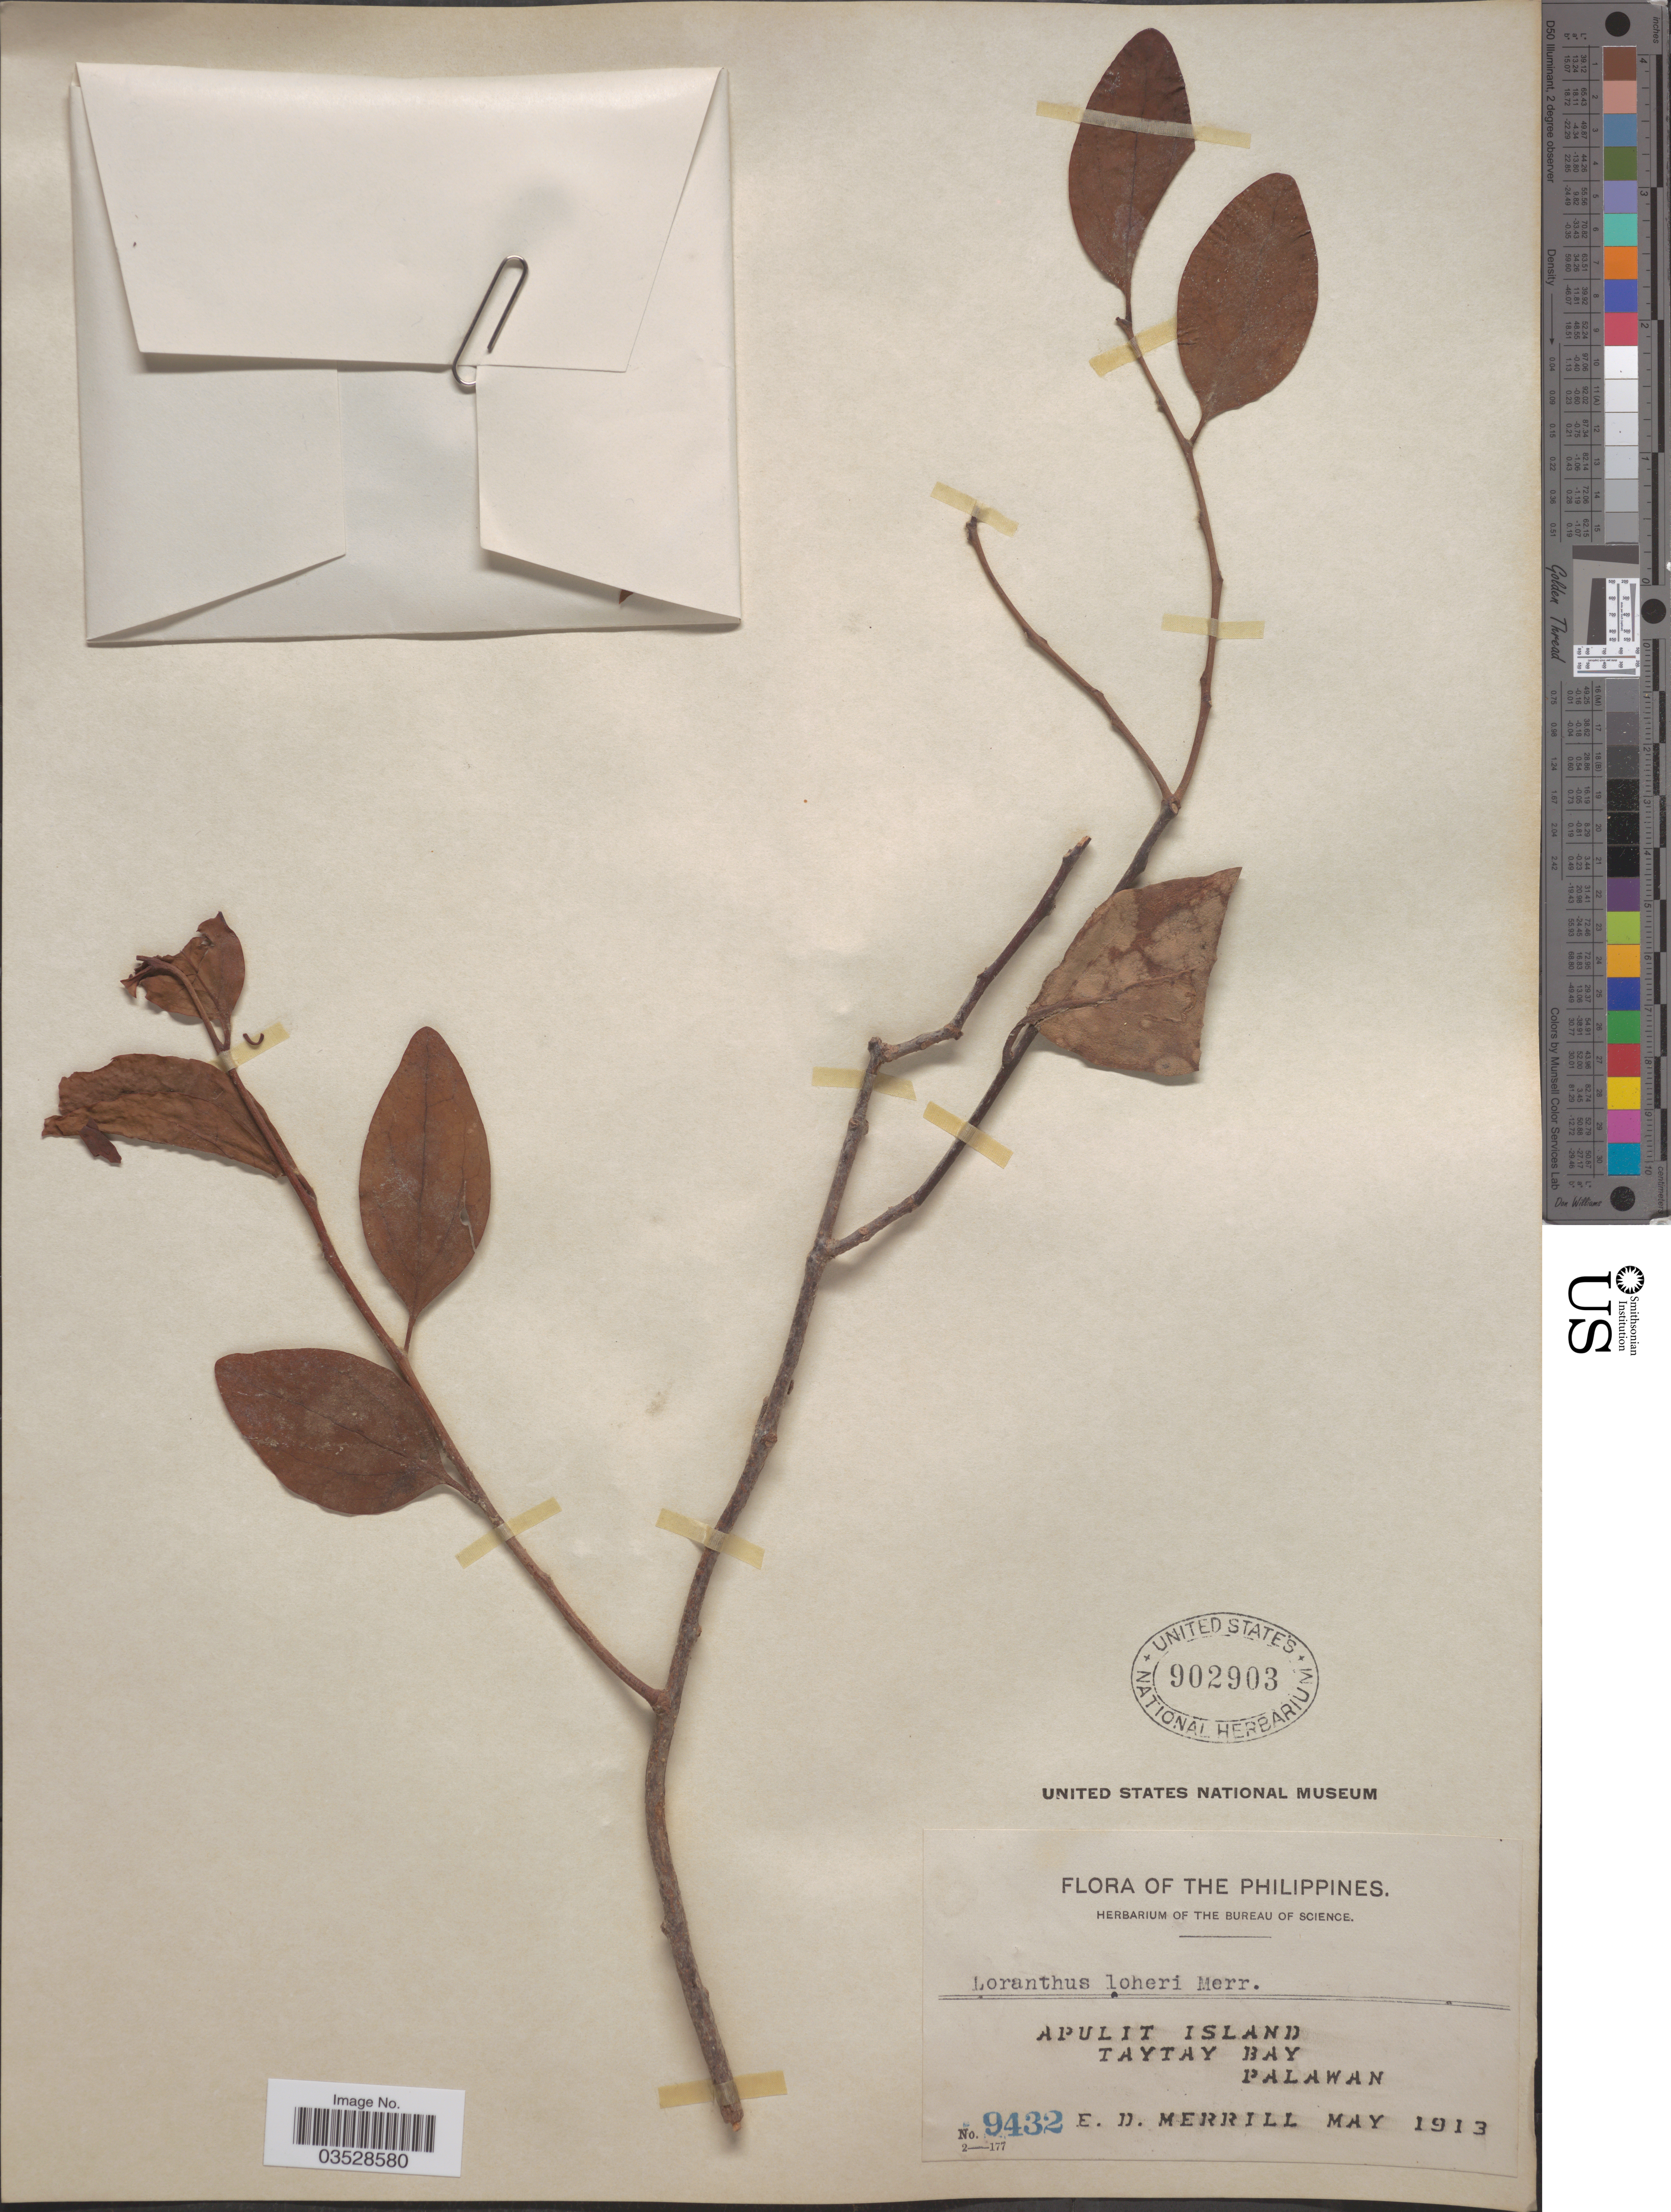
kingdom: Plantae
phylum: Tracheophyta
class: Magnoliopsida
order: Santalales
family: Loranthaceae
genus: Loranthus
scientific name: Loranthus loheri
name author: Merr.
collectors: E. D. Merrill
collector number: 9432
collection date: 1913-05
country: Philippines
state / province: Mimaropa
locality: Apulit Island. Taytay Bay. Palawan.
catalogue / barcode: US 902903